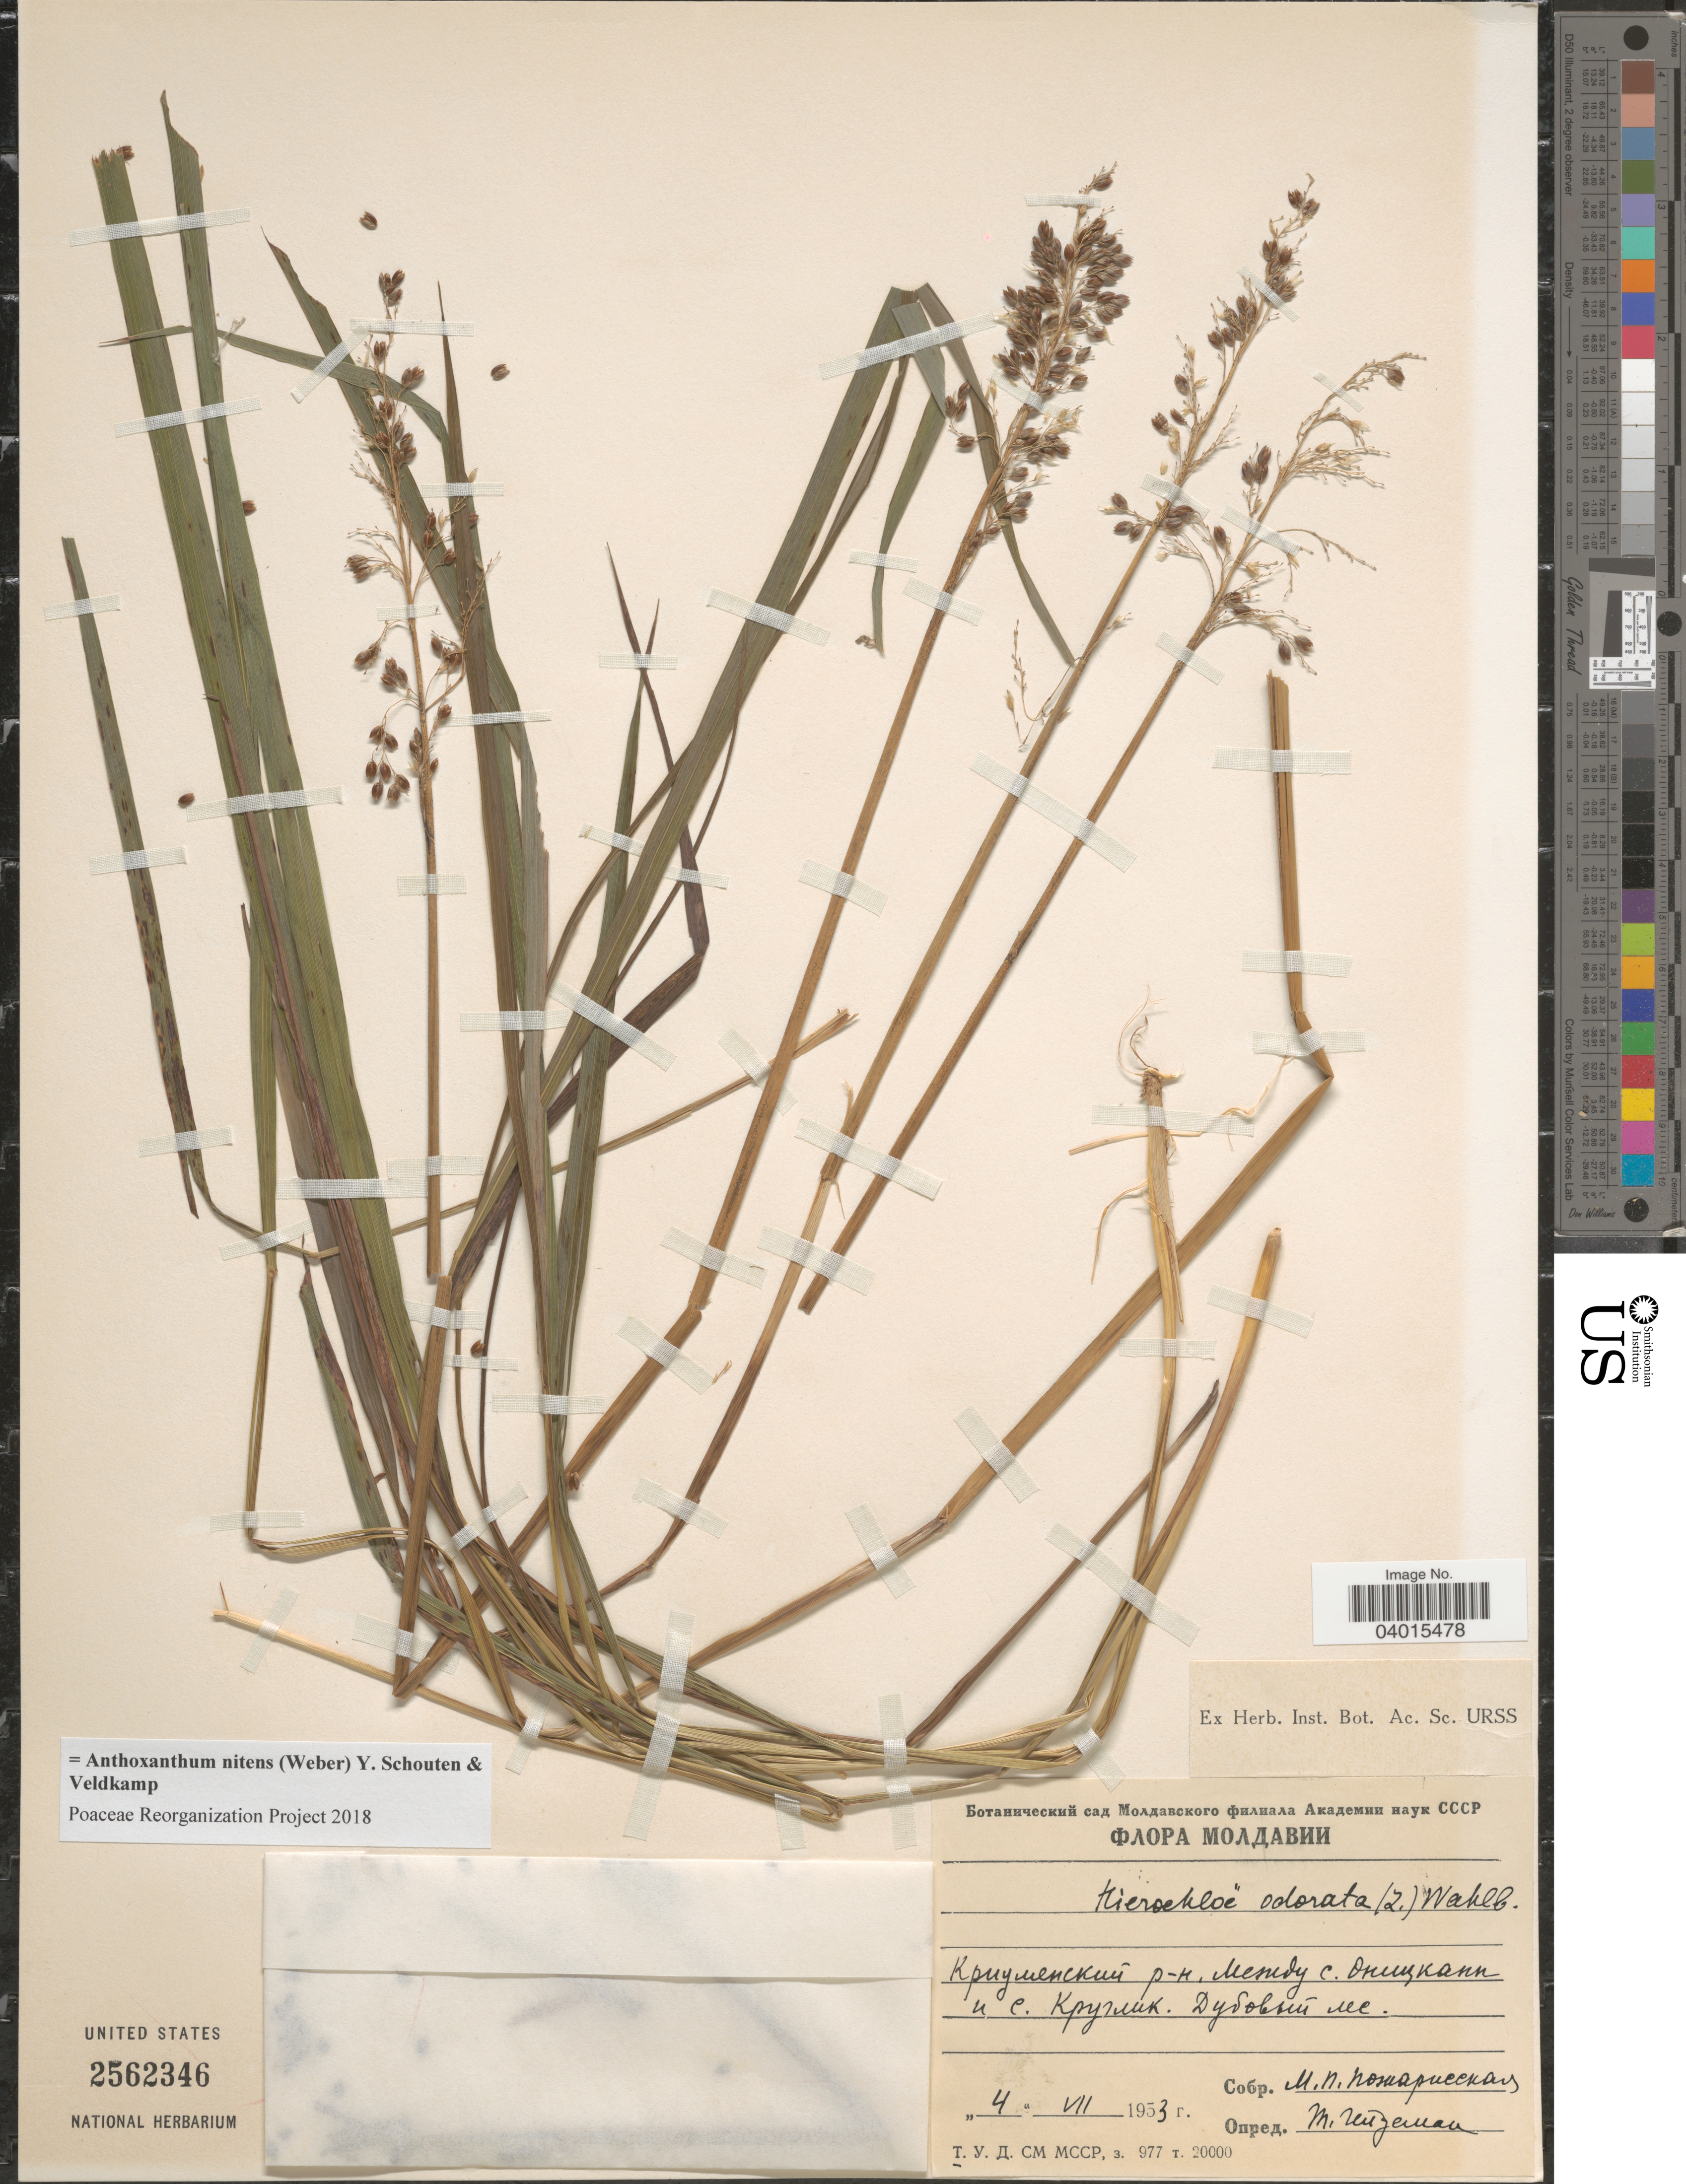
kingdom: Plantae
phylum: Tracheophyta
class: Liliopsida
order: Poales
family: Poaceae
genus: Anthoxanthum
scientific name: Anthoxanthum nitens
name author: (G.H. Weber) R.T.A. Schouten & Veldkamp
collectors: M. Pozharisskaya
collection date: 1953-07-04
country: Moldova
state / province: Criuleni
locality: Between Onitskany and Cruglic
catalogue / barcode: US 2562346